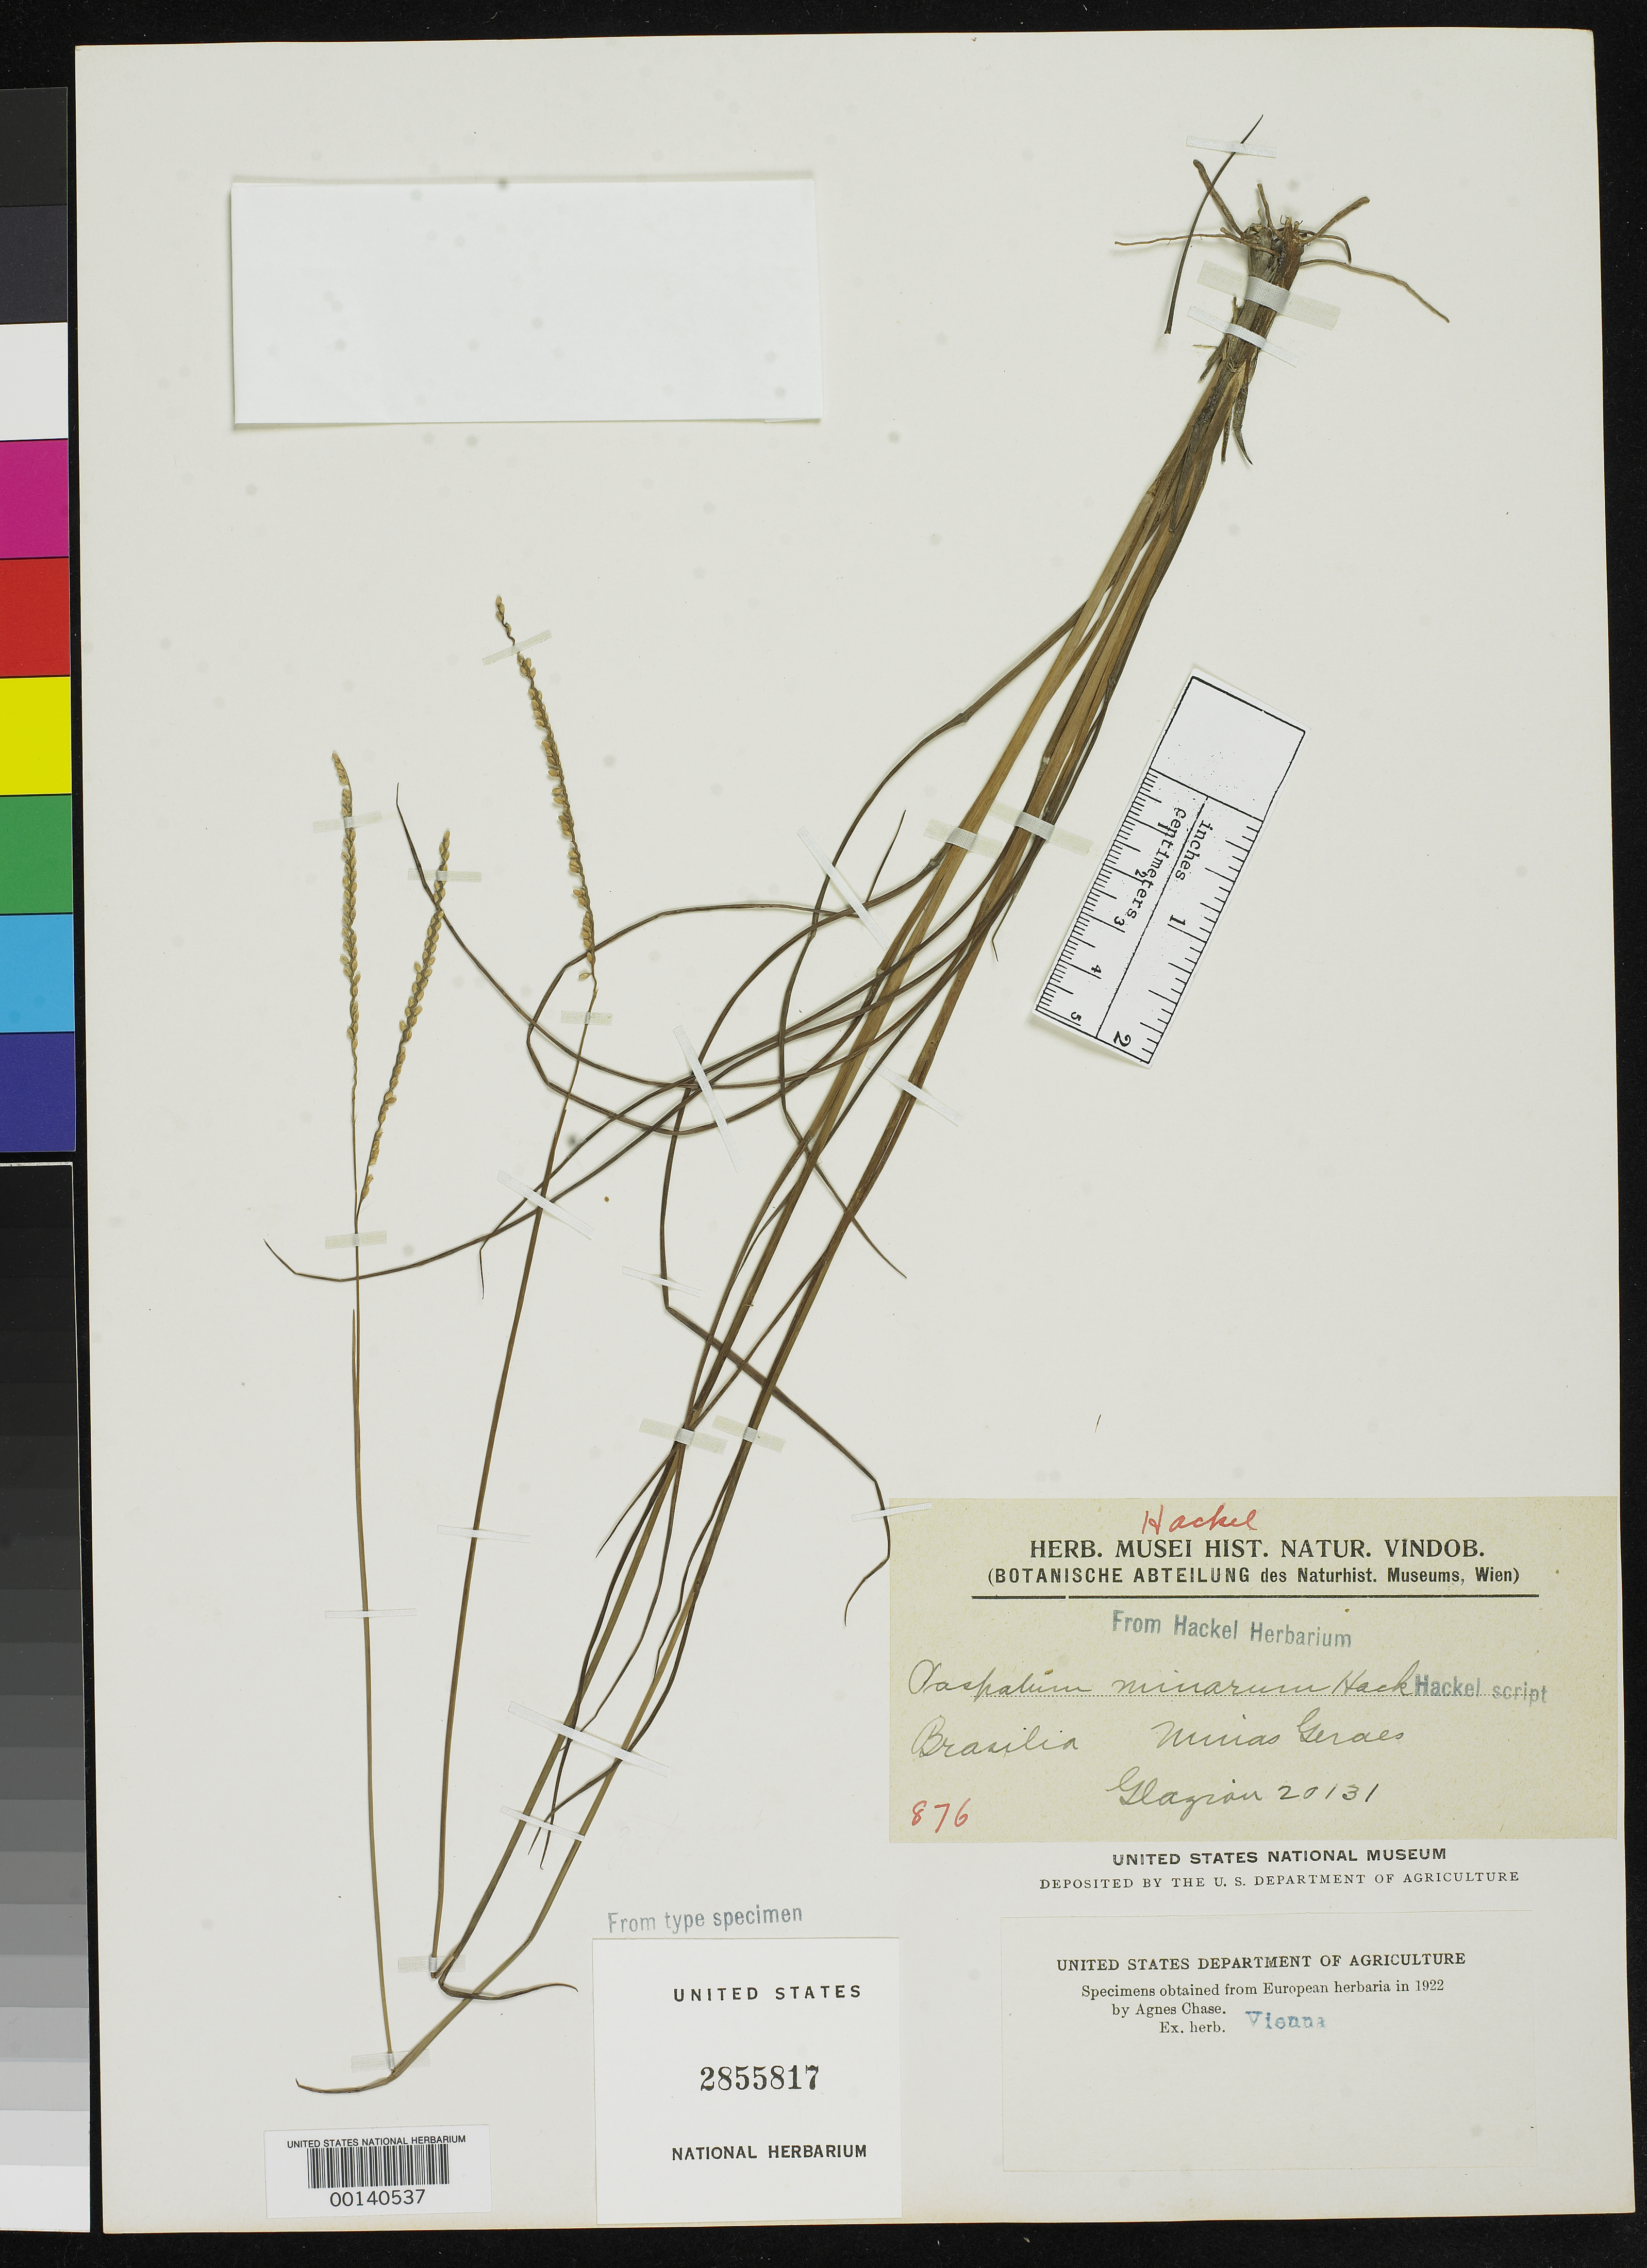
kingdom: Plantae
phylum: Tracheophyta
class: Liliopsida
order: Poales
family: Poaceae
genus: Paspalum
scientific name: Paspalum minarum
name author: Hack.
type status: Type Fragment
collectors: A. F. M. Glaziou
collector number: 20131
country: Brazil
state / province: Minas Gerais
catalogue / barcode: US 2855817